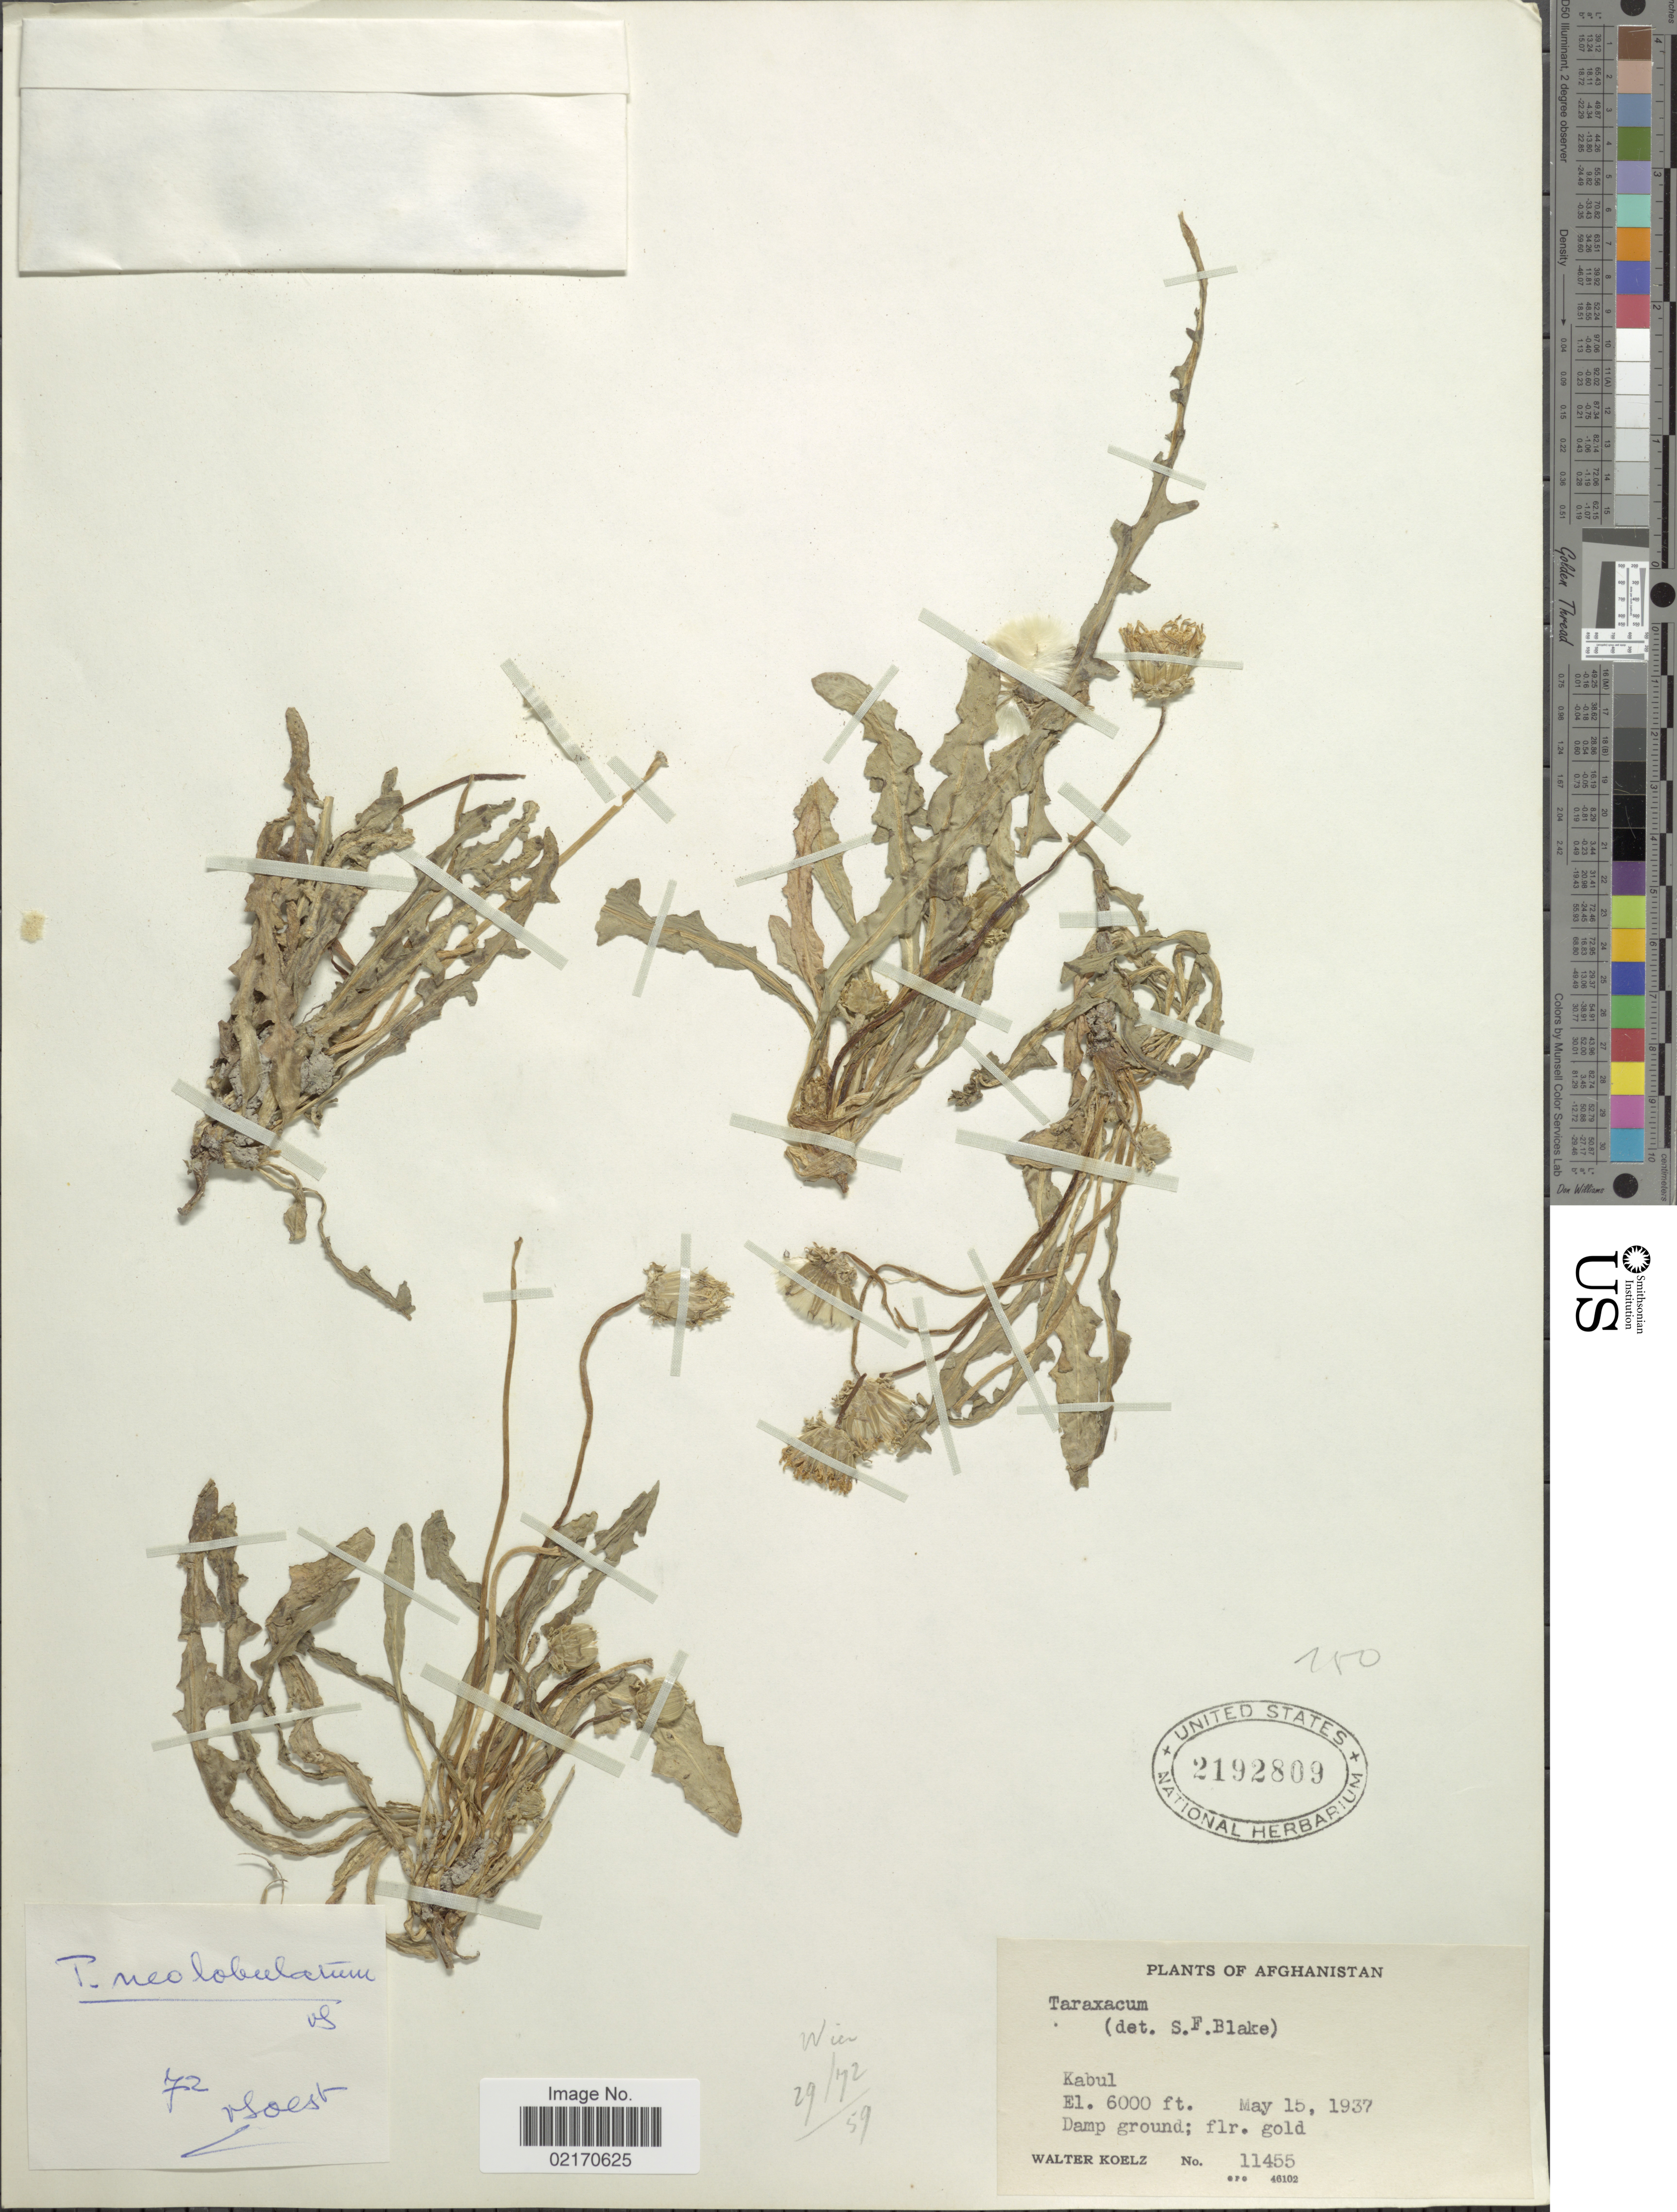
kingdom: Plantae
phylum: Tracheophyta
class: Magnoliopsida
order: Asterales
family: Asteraceae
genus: Taraxacum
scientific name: Taraxacum neolobulatum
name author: van Soest ex Schischk.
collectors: W. N. Koelz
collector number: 11455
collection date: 1937-05-15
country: Afghanistan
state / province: Kabul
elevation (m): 1829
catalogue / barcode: US 2192809